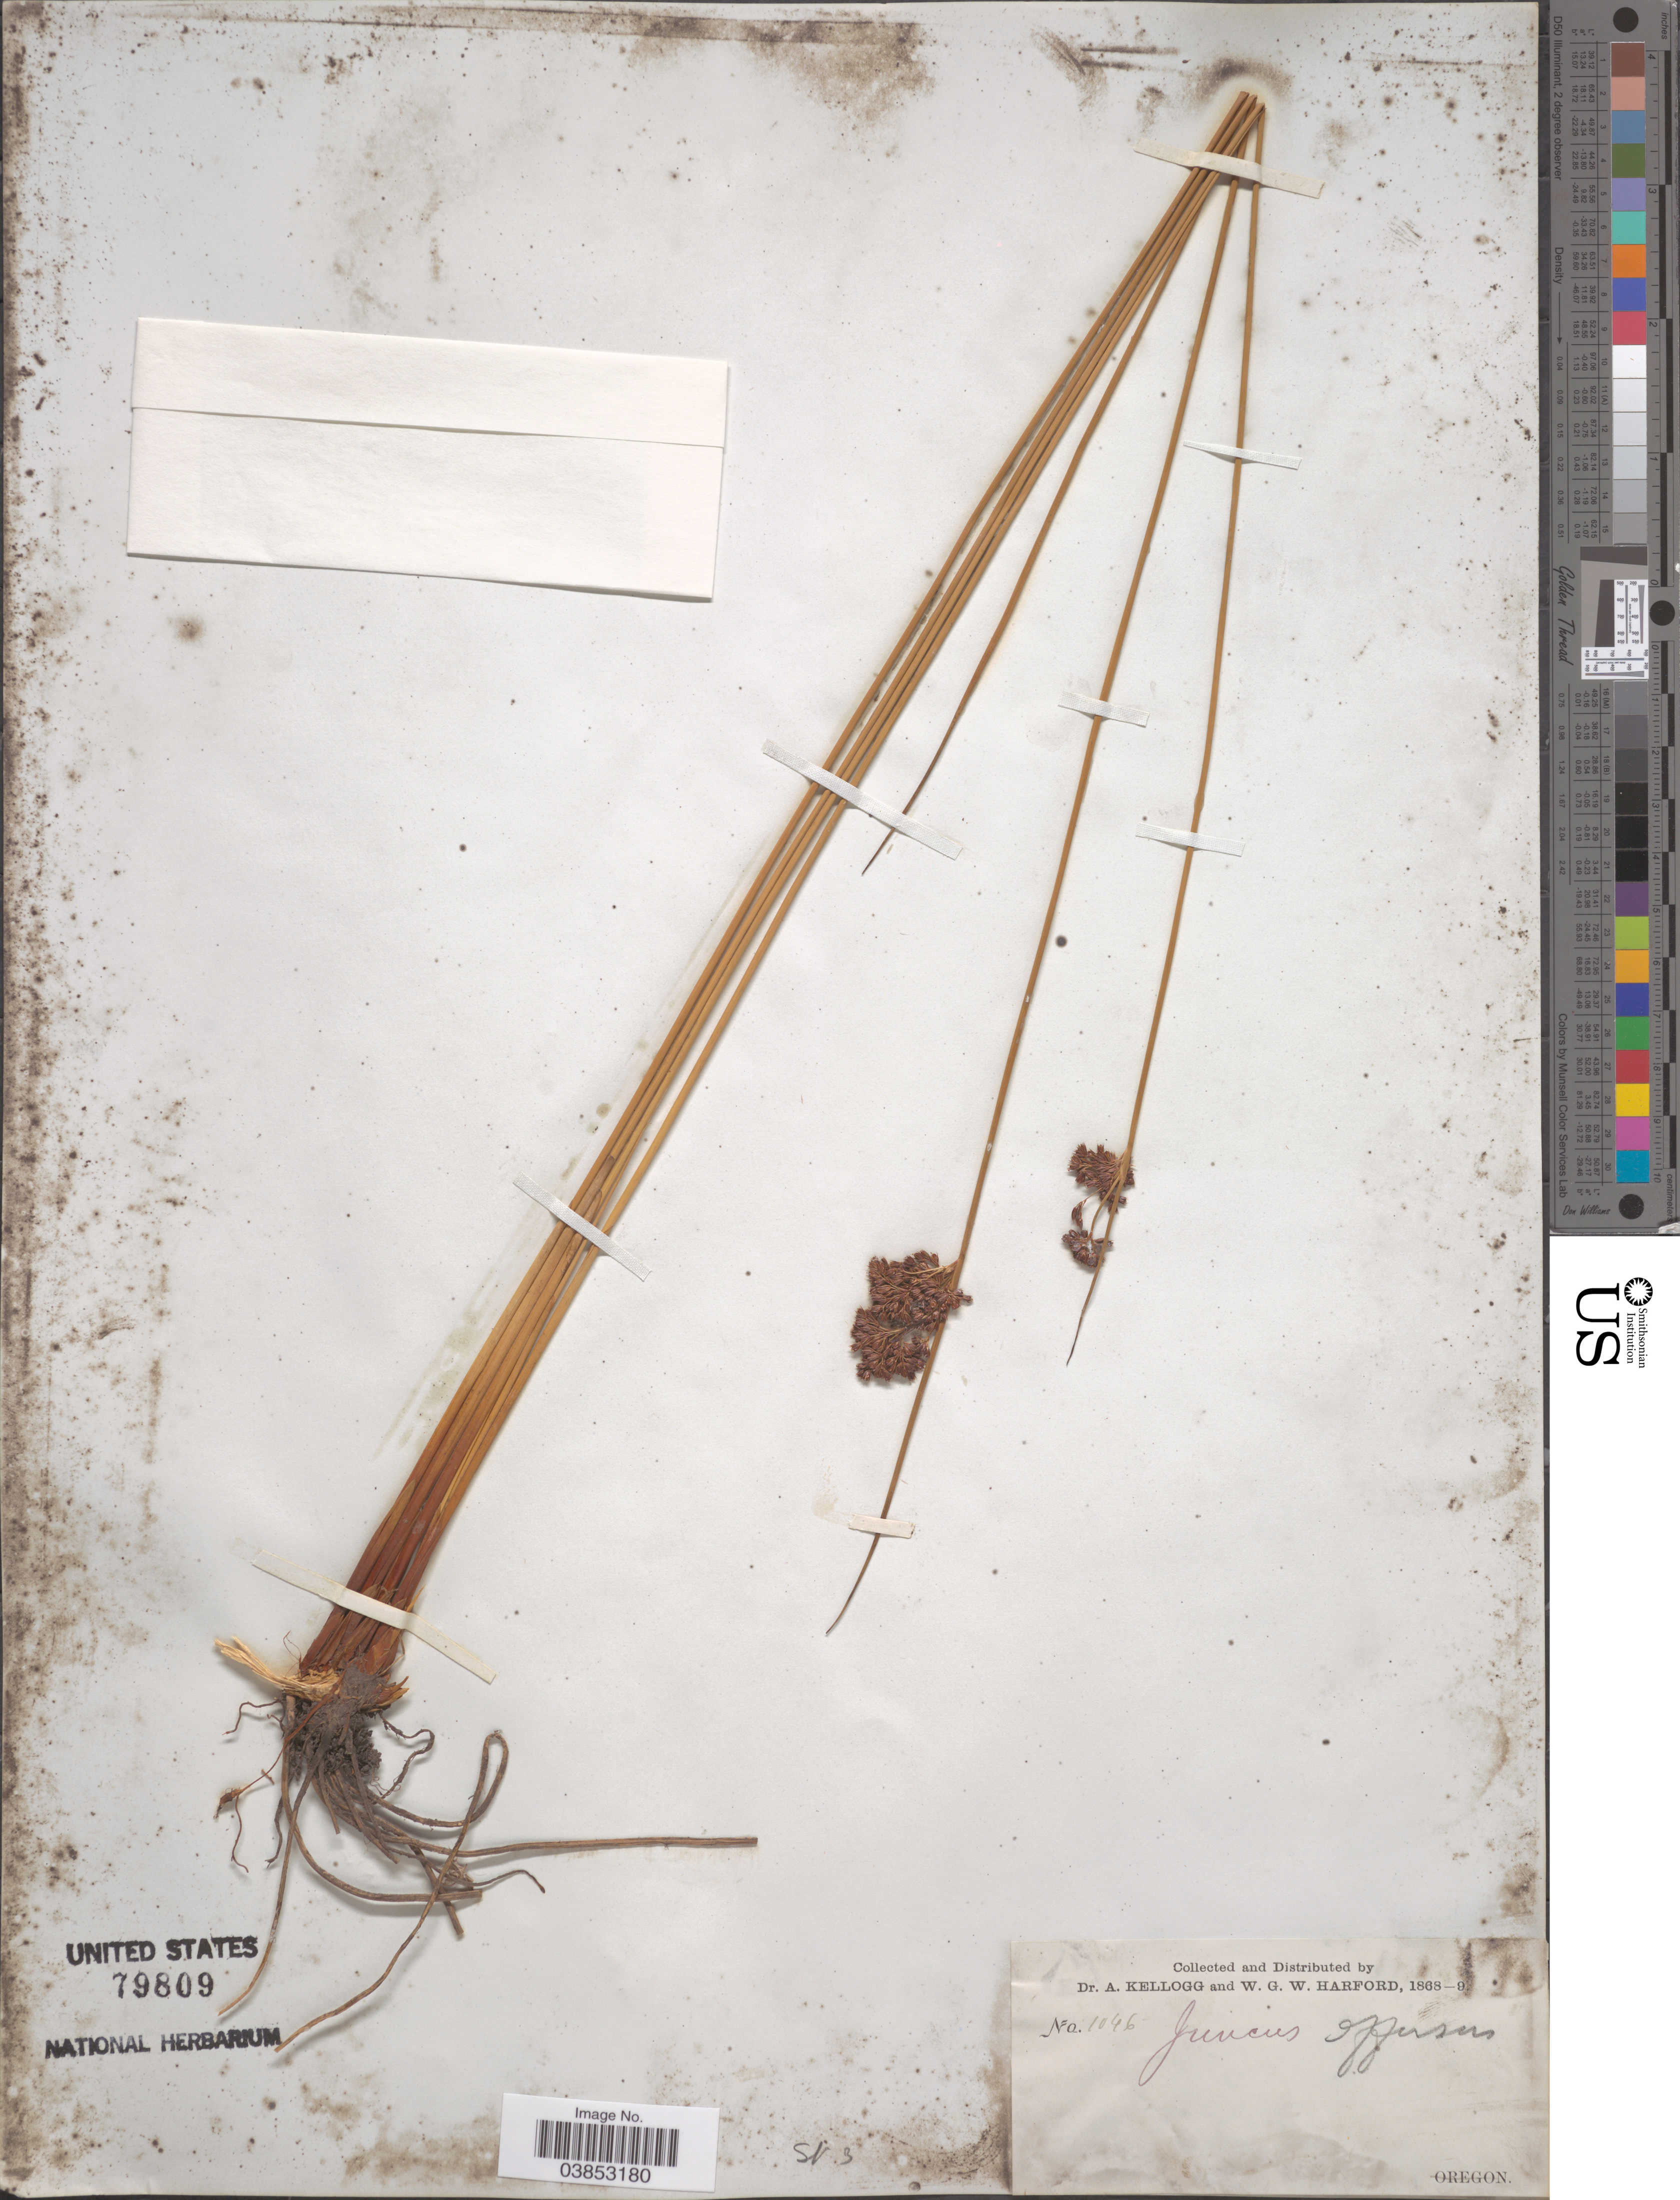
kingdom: Plantae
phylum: Tracheophyta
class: Liliopsida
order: Poales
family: Juncaceae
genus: Juncus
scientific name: Juncus effusus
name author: L.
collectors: A. Kellogg & W. G. W. Harford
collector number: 1046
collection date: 1868/1869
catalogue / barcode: US 79809